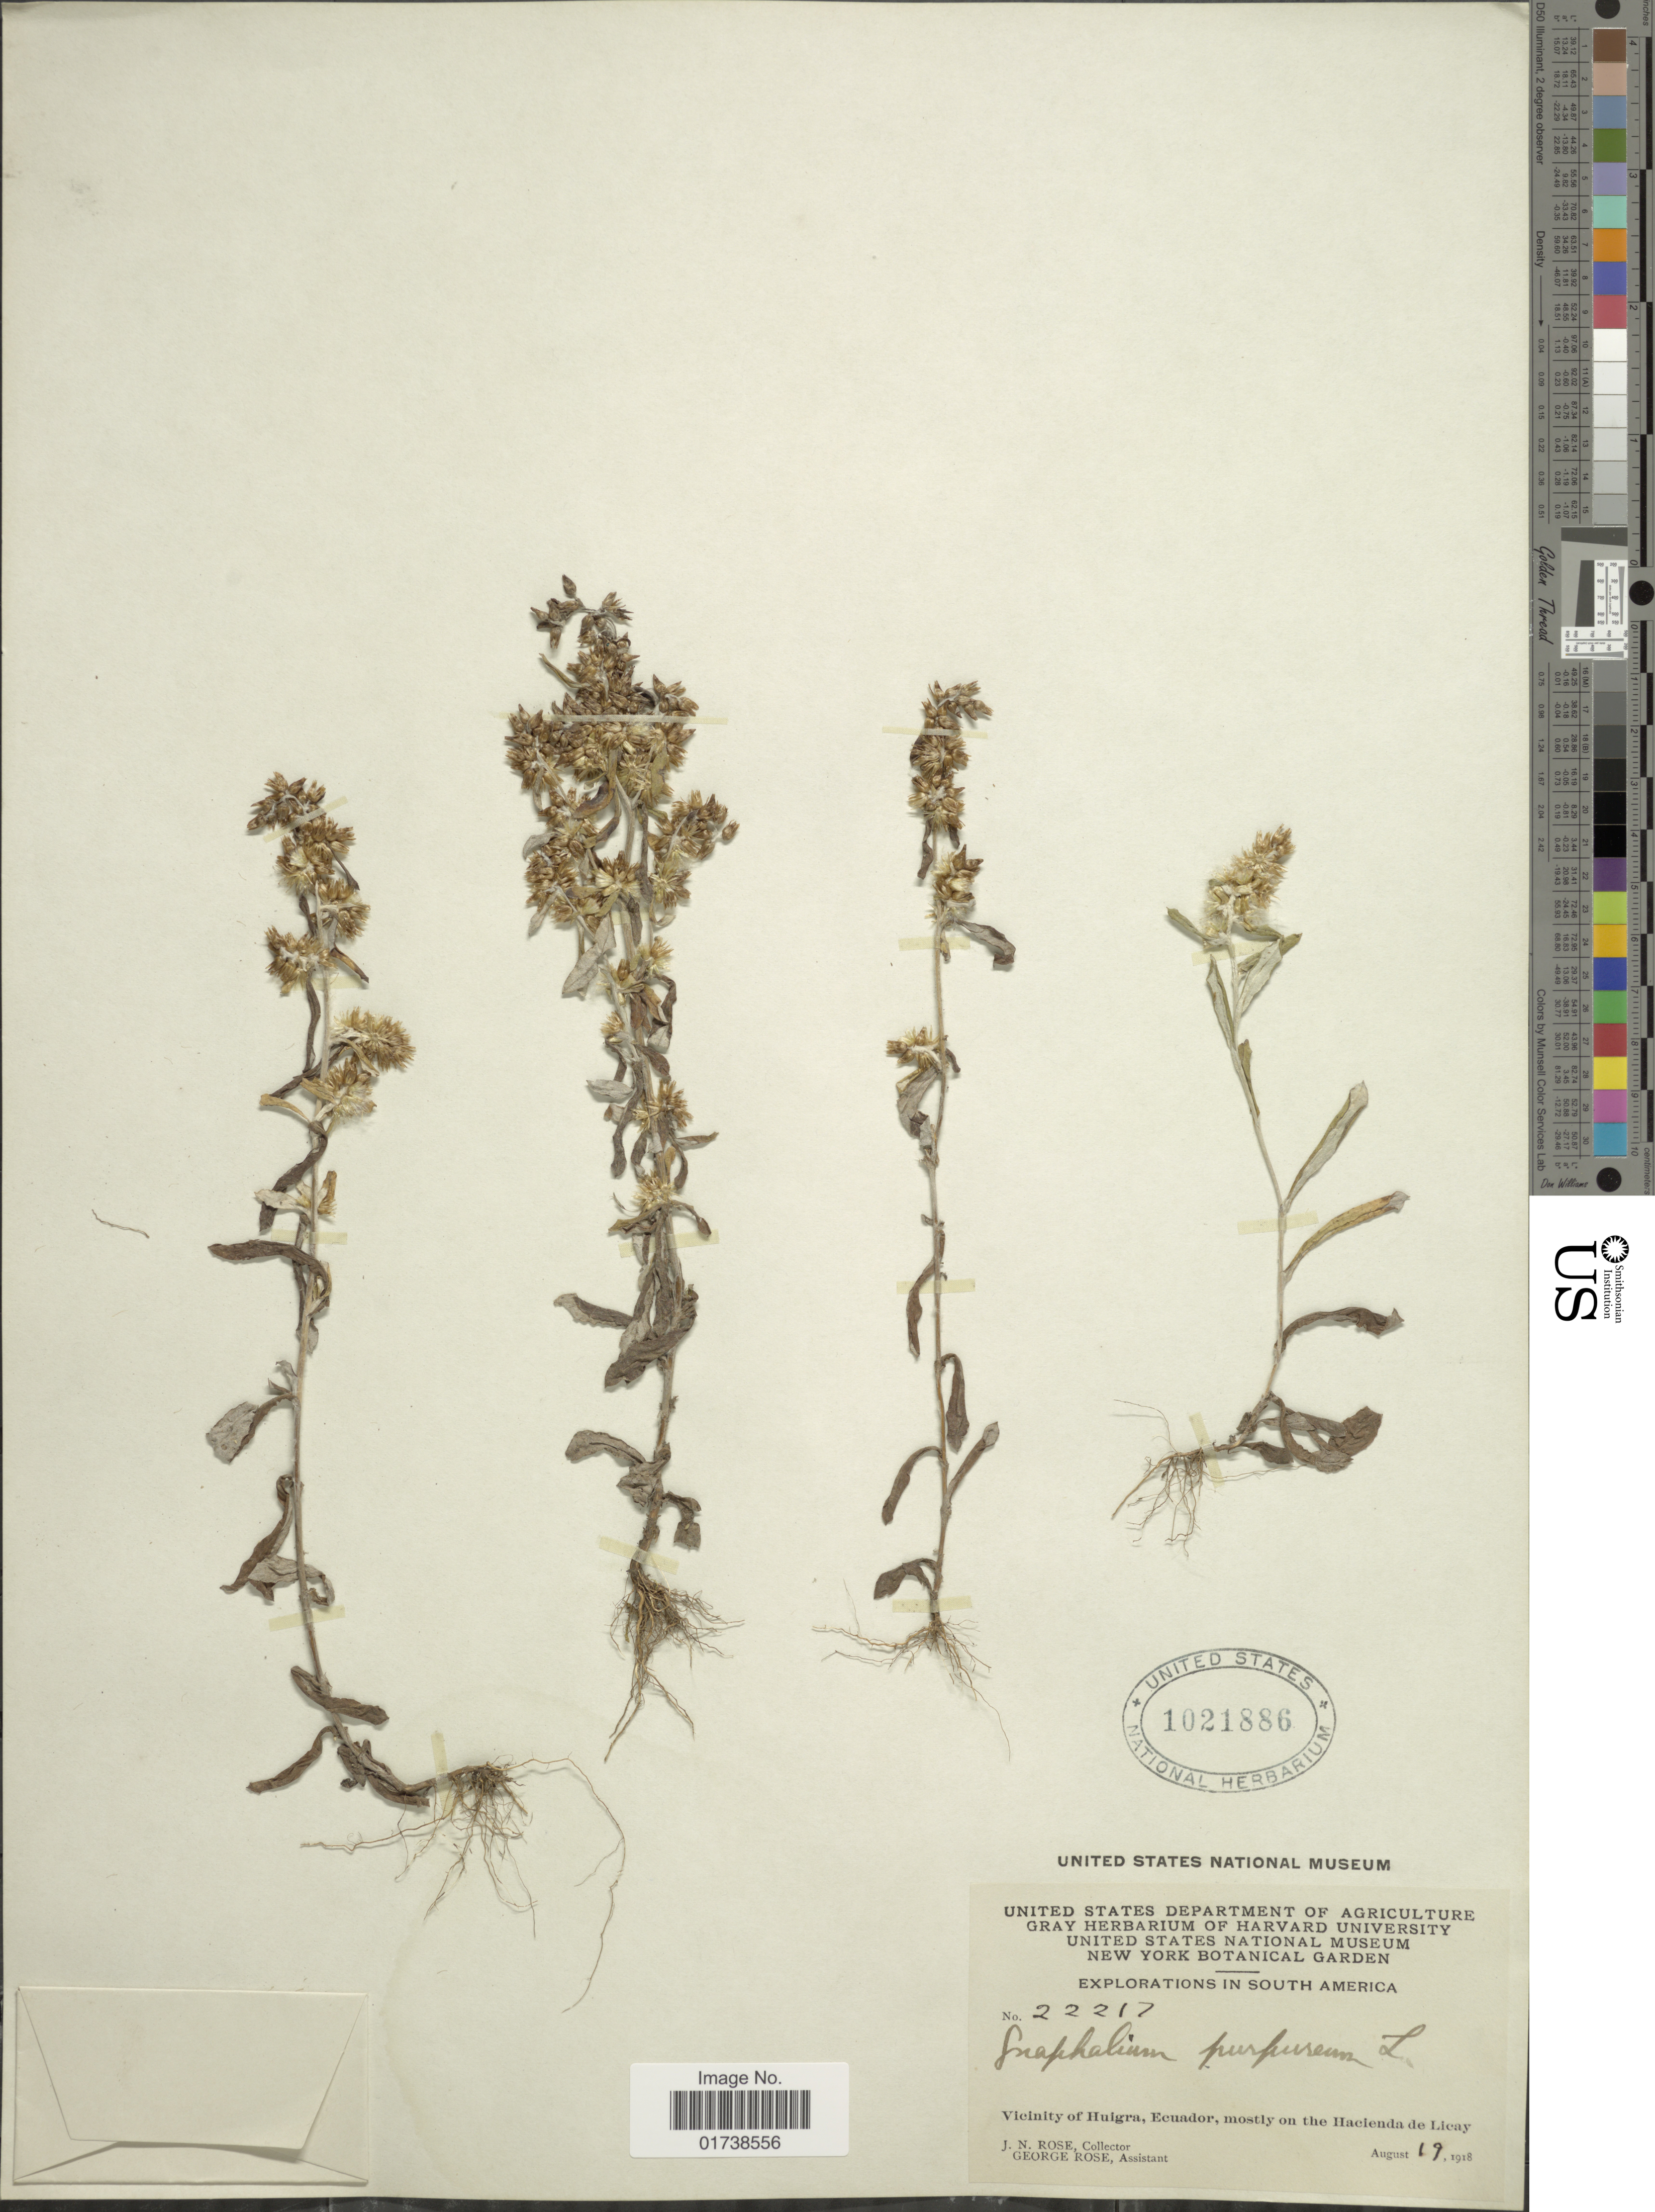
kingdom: Plantae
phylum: Tracheophyta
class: Magnoliopsida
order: Asterales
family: Asteraceae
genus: Gamochaeta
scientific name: Gamochaeta purpurea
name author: (L.) Cabrera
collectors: J. N. Rose & G. Rose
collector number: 22217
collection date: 1918-08-19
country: Ecuador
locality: Vicinity of Huigra, Ecuador, mostly on the Hacienda de Licay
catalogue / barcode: US 1021886